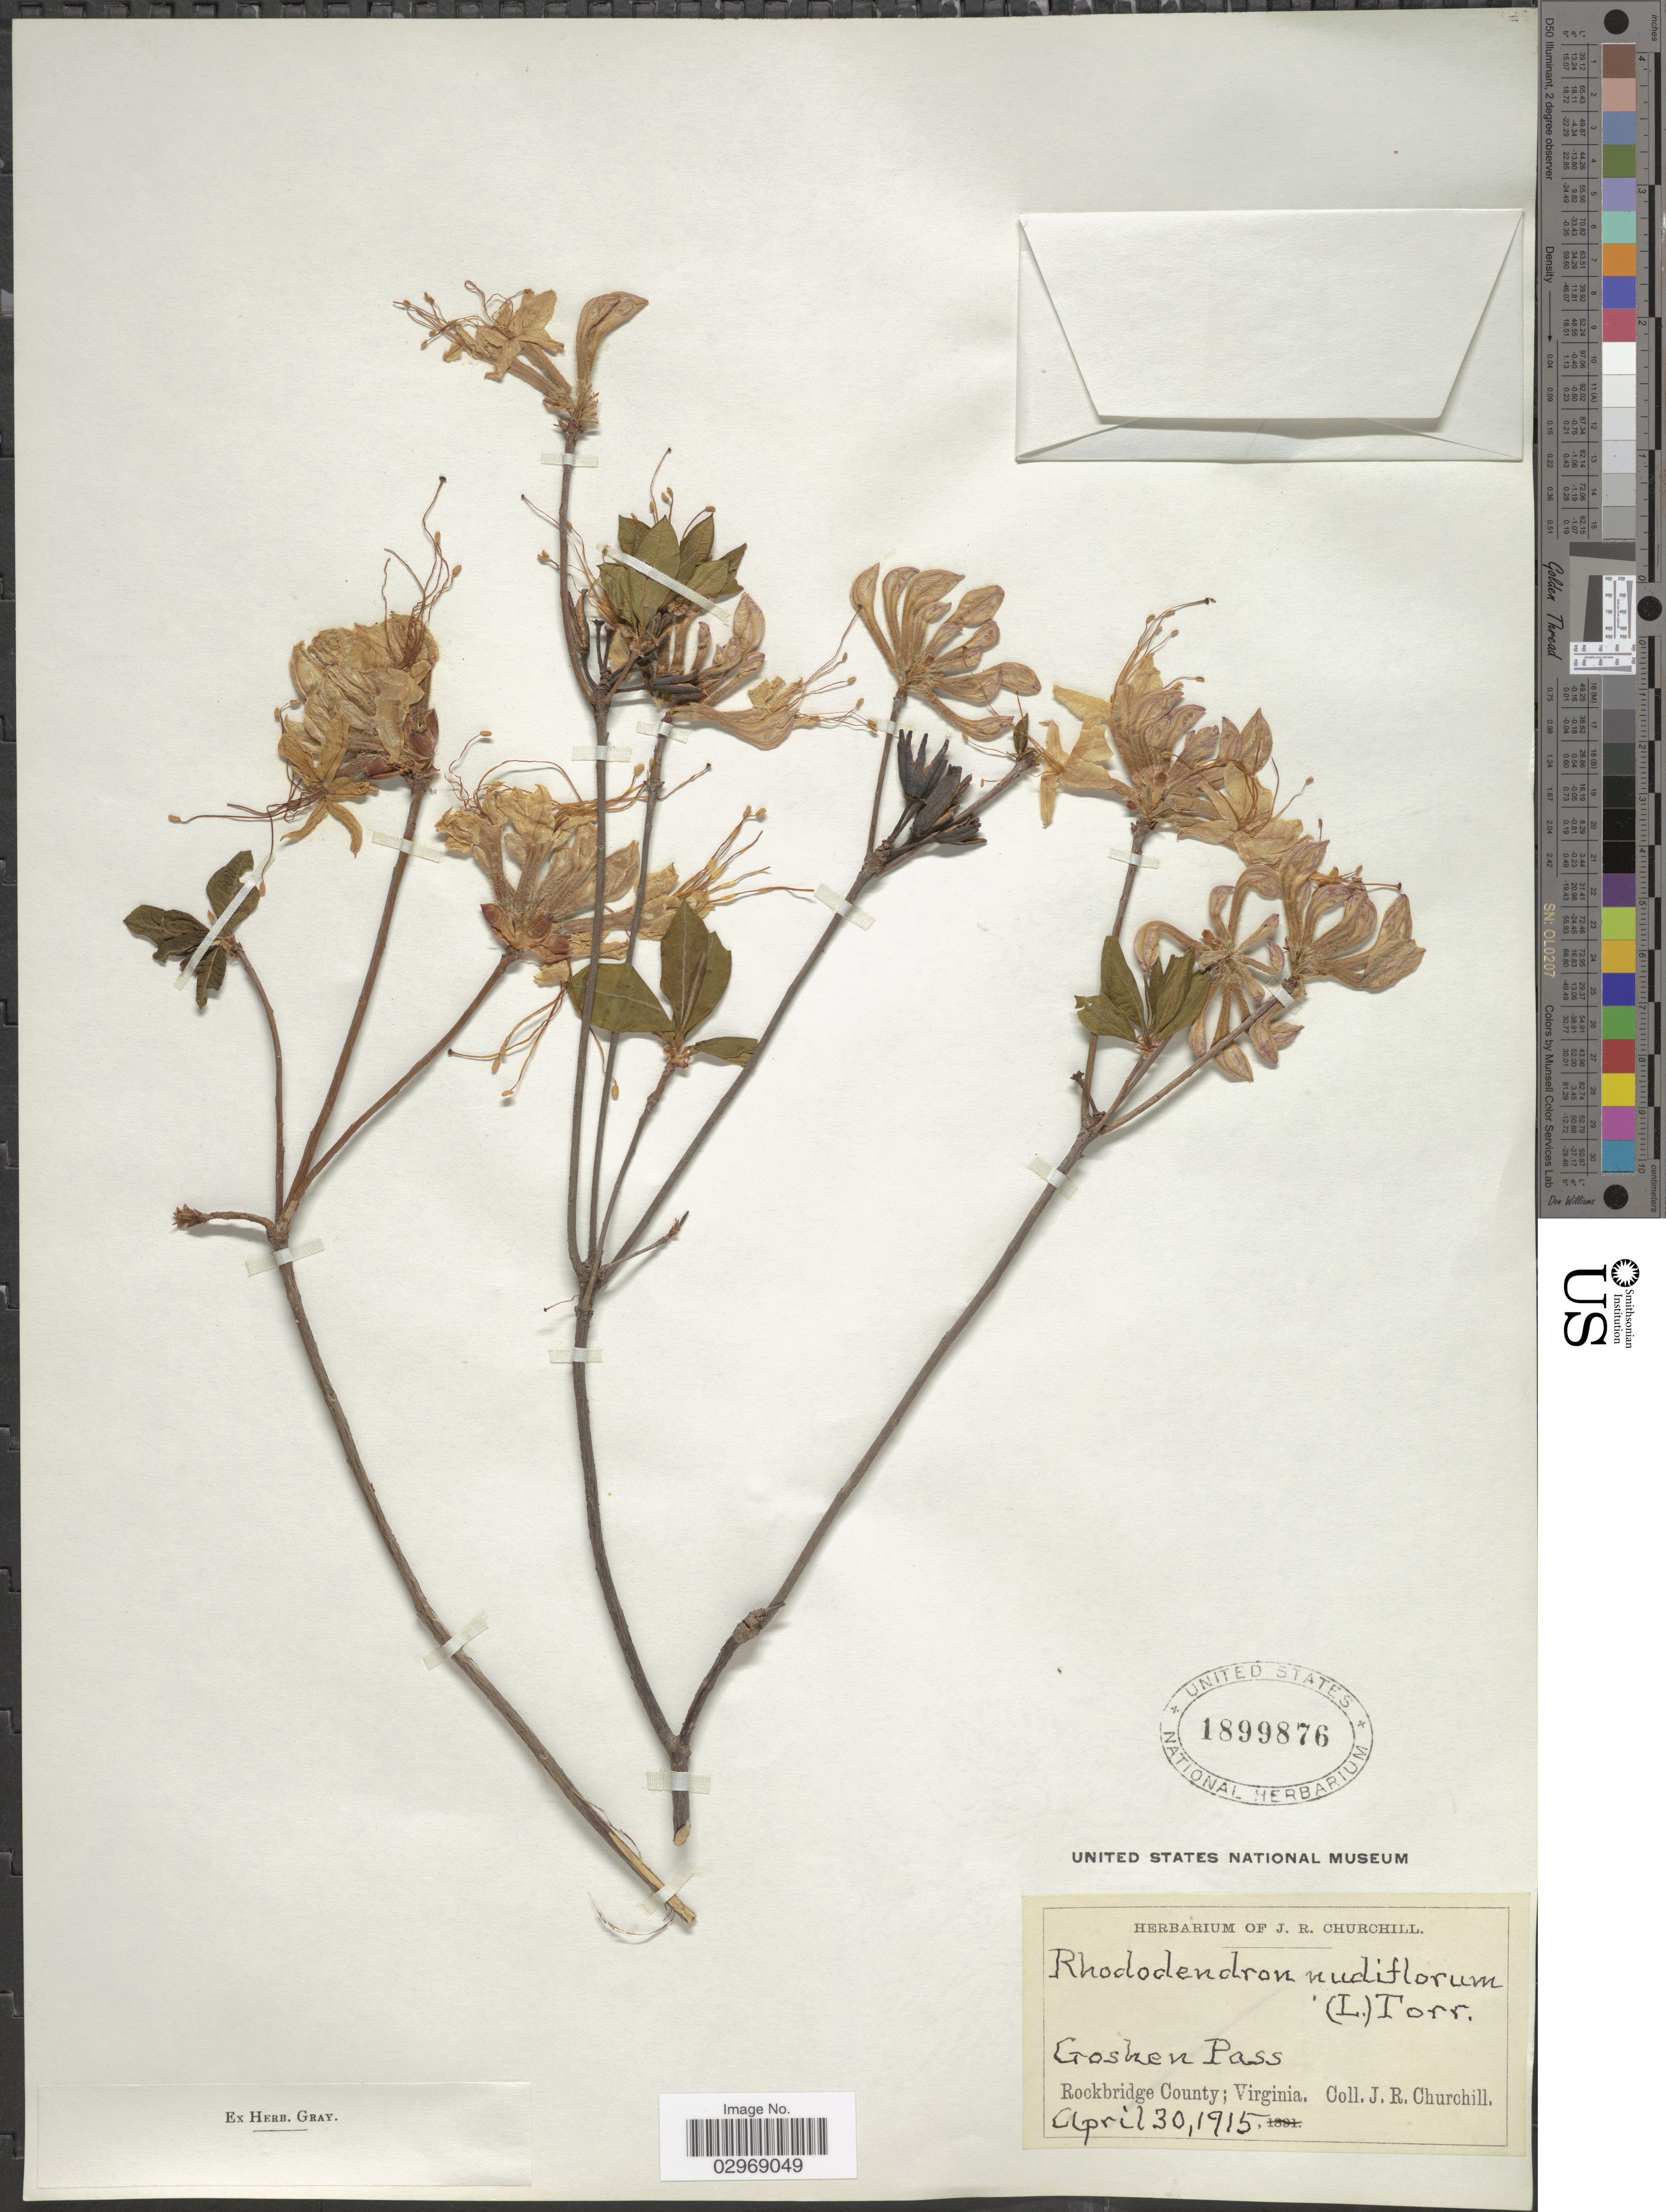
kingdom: Plantae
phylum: Tracheophyta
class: Magnoliopsida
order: Ericales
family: Ericaceae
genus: Rhododendron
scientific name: Rhododendron nudiflorum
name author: Torr.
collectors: J. Churchill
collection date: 1915-04-30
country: United States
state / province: Virginia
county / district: Rockbridge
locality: Goshen Pass. Rockbridge County.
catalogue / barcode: US 1899876